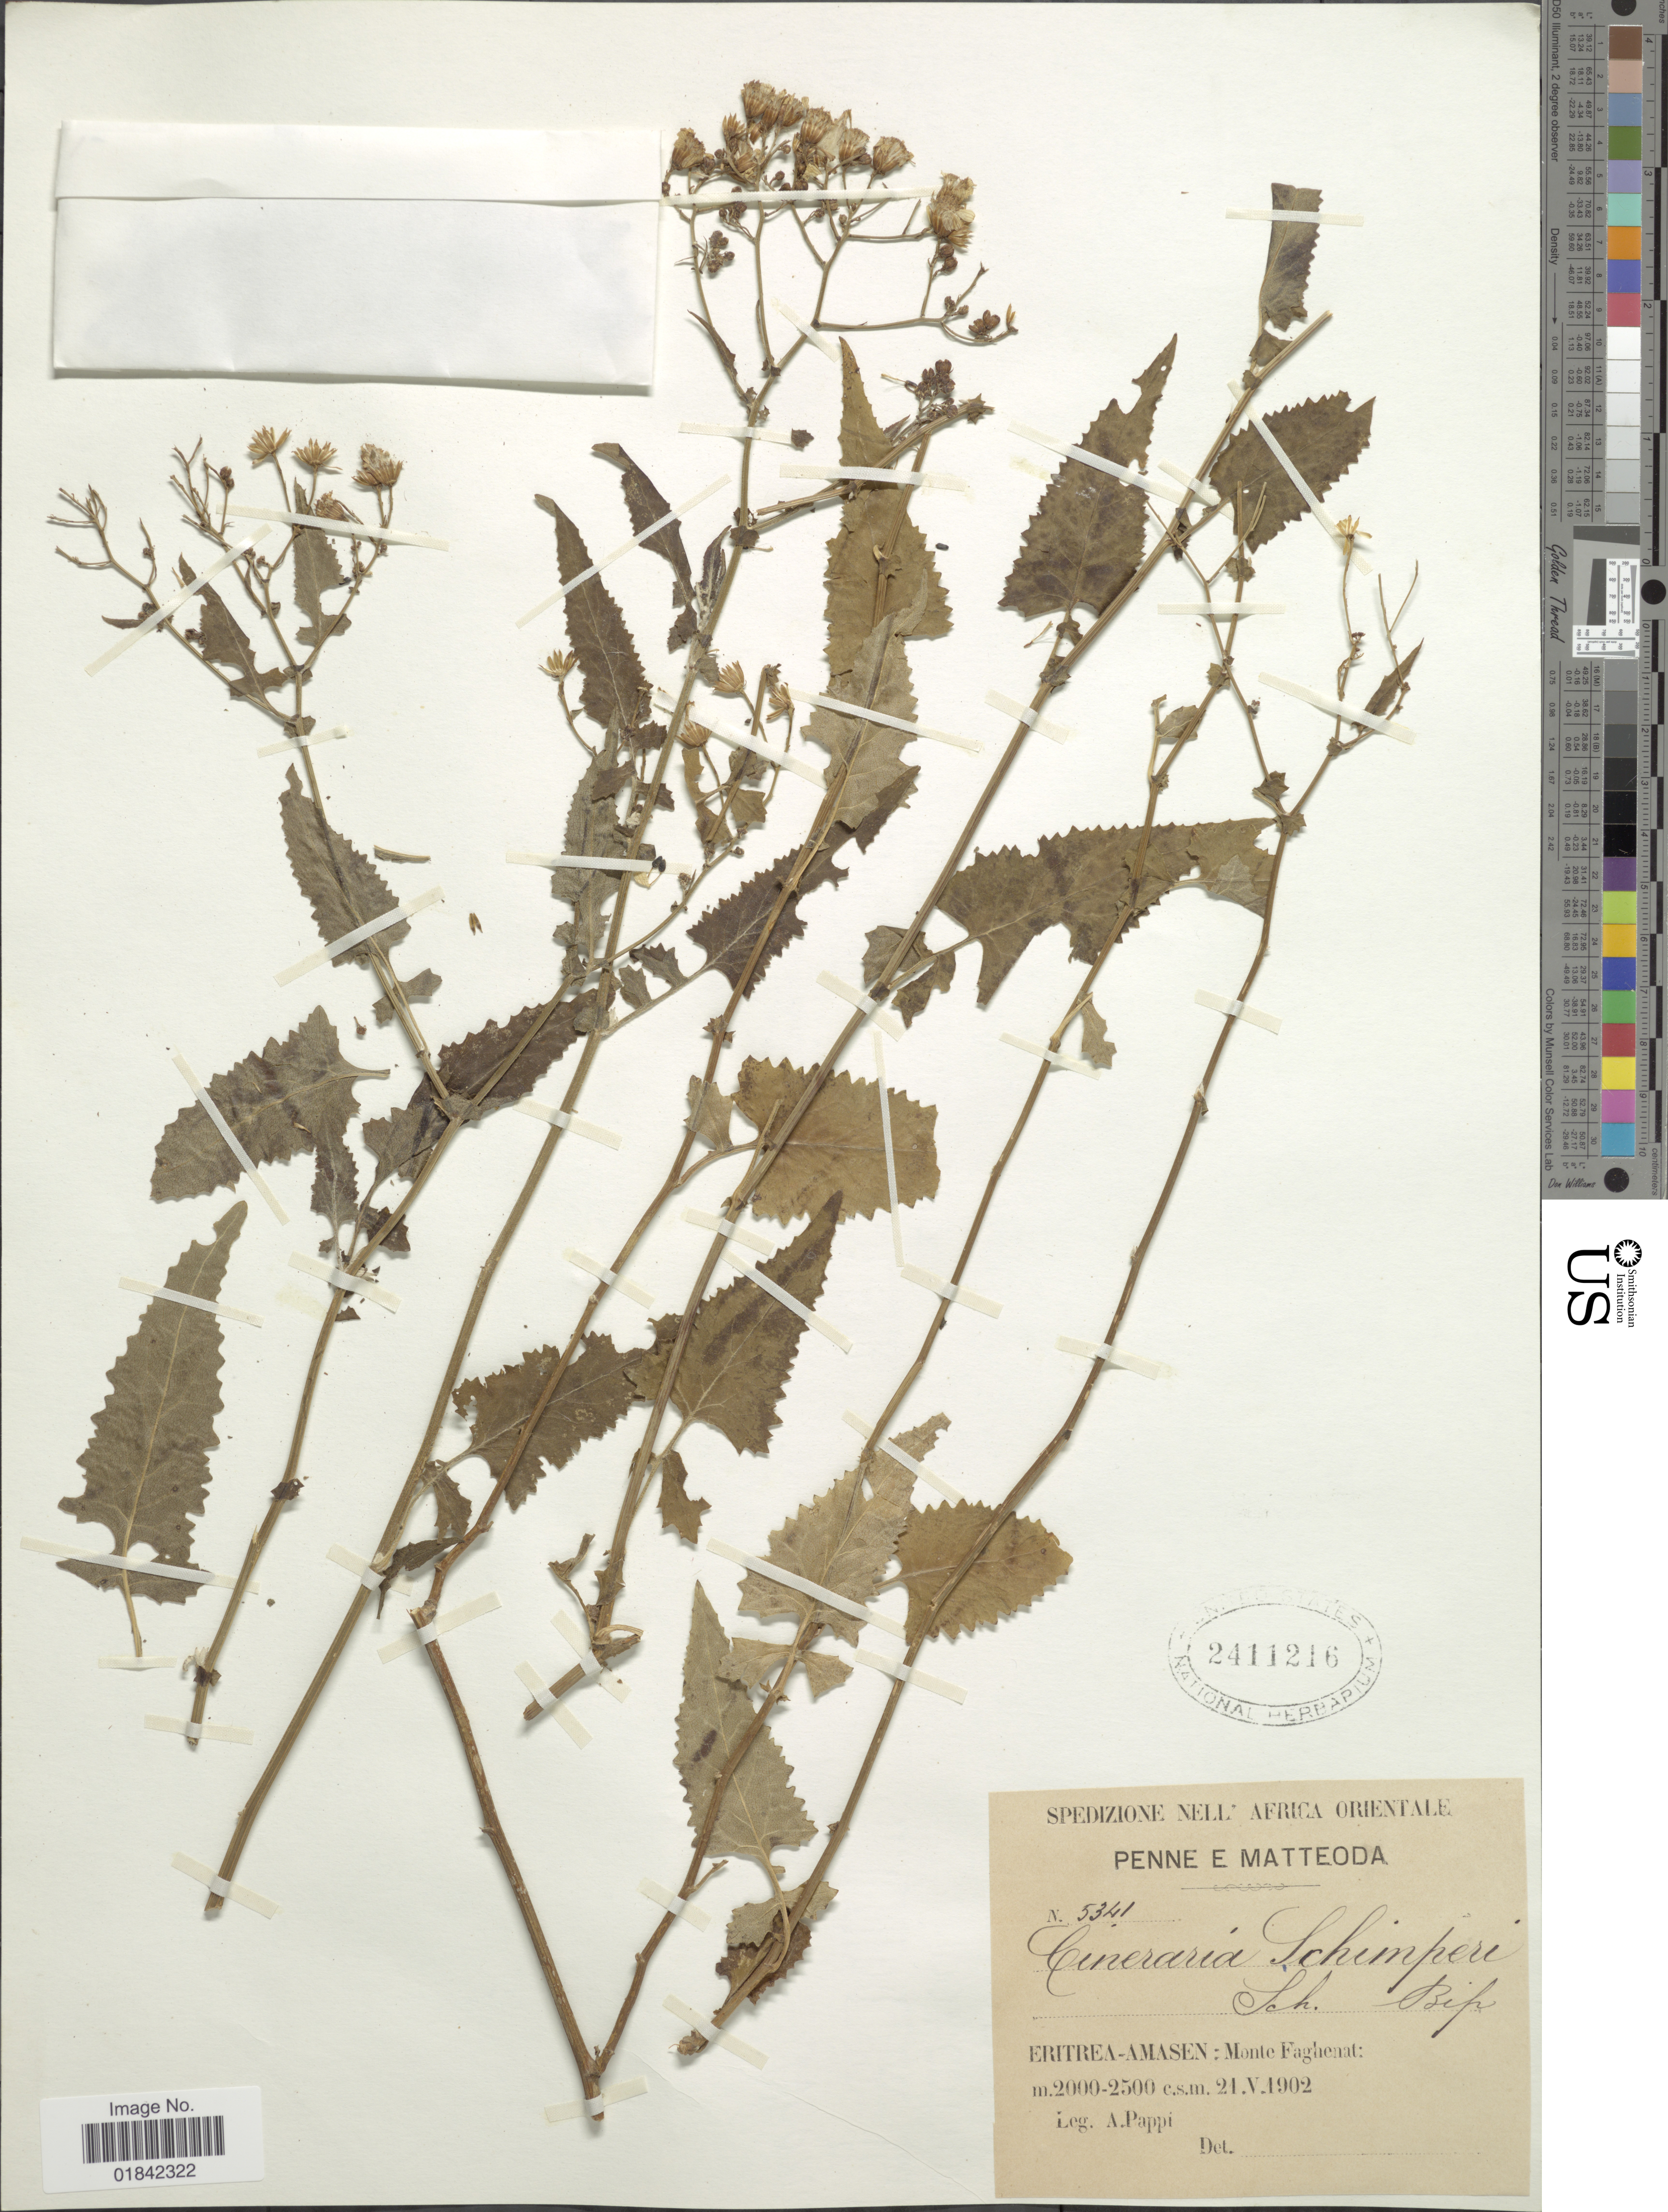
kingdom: Plantae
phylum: Tracheophyta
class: Magnoliopsida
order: Asterales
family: Asteraceae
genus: Senecio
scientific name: Senecio lyratipartitus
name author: A. Rich. ex Sch. Bip.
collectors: A. Pappi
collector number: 5341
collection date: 1902-05-21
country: Eritrea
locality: Eritrea-Amasen: Monte Faghenat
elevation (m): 2000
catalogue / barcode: US 2411216